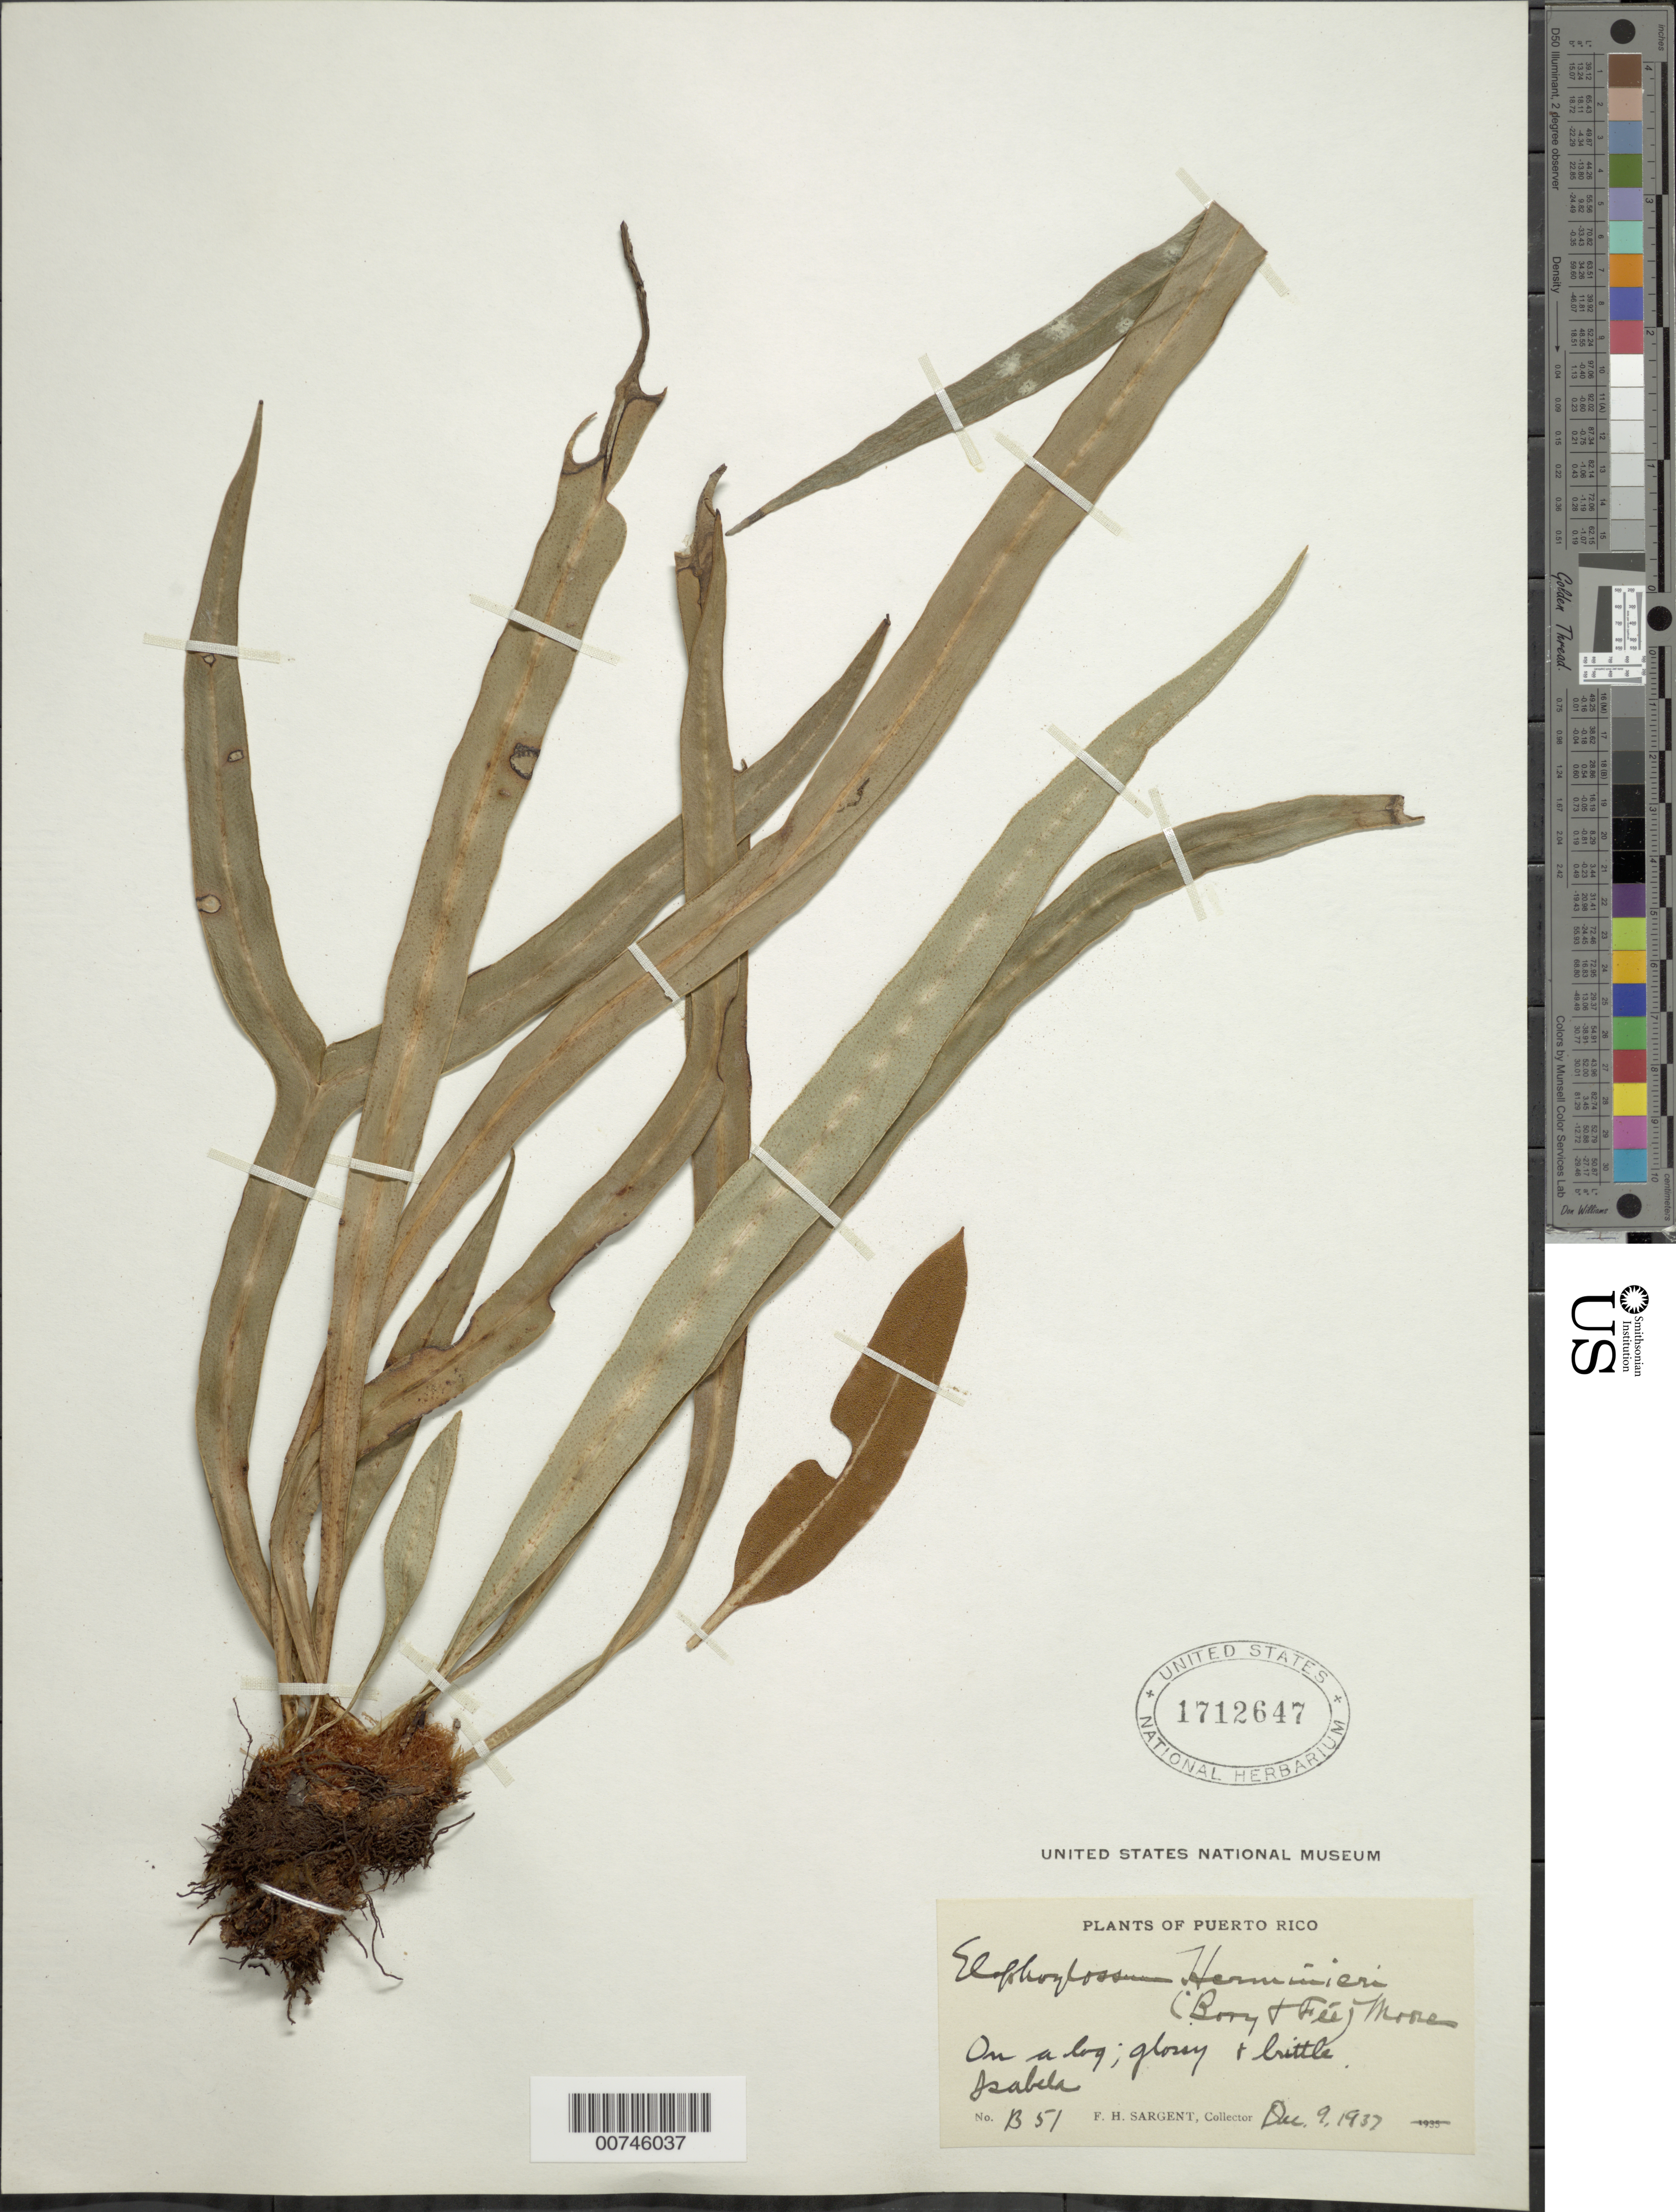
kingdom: Plantae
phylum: Tracheophyta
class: Polypodiopsida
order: Polypodiales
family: Dryopteridaceae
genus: Elaphoglossum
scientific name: Elaphoglossum herminieri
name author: (Bory & Fée) T. Moore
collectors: F. H. Sargent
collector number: B51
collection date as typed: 09 Dec 1937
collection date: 1937-12-09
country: Puerto Rico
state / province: Isabela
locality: Isabela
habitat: On a log, glossy and brittle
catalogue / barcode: US 1712647